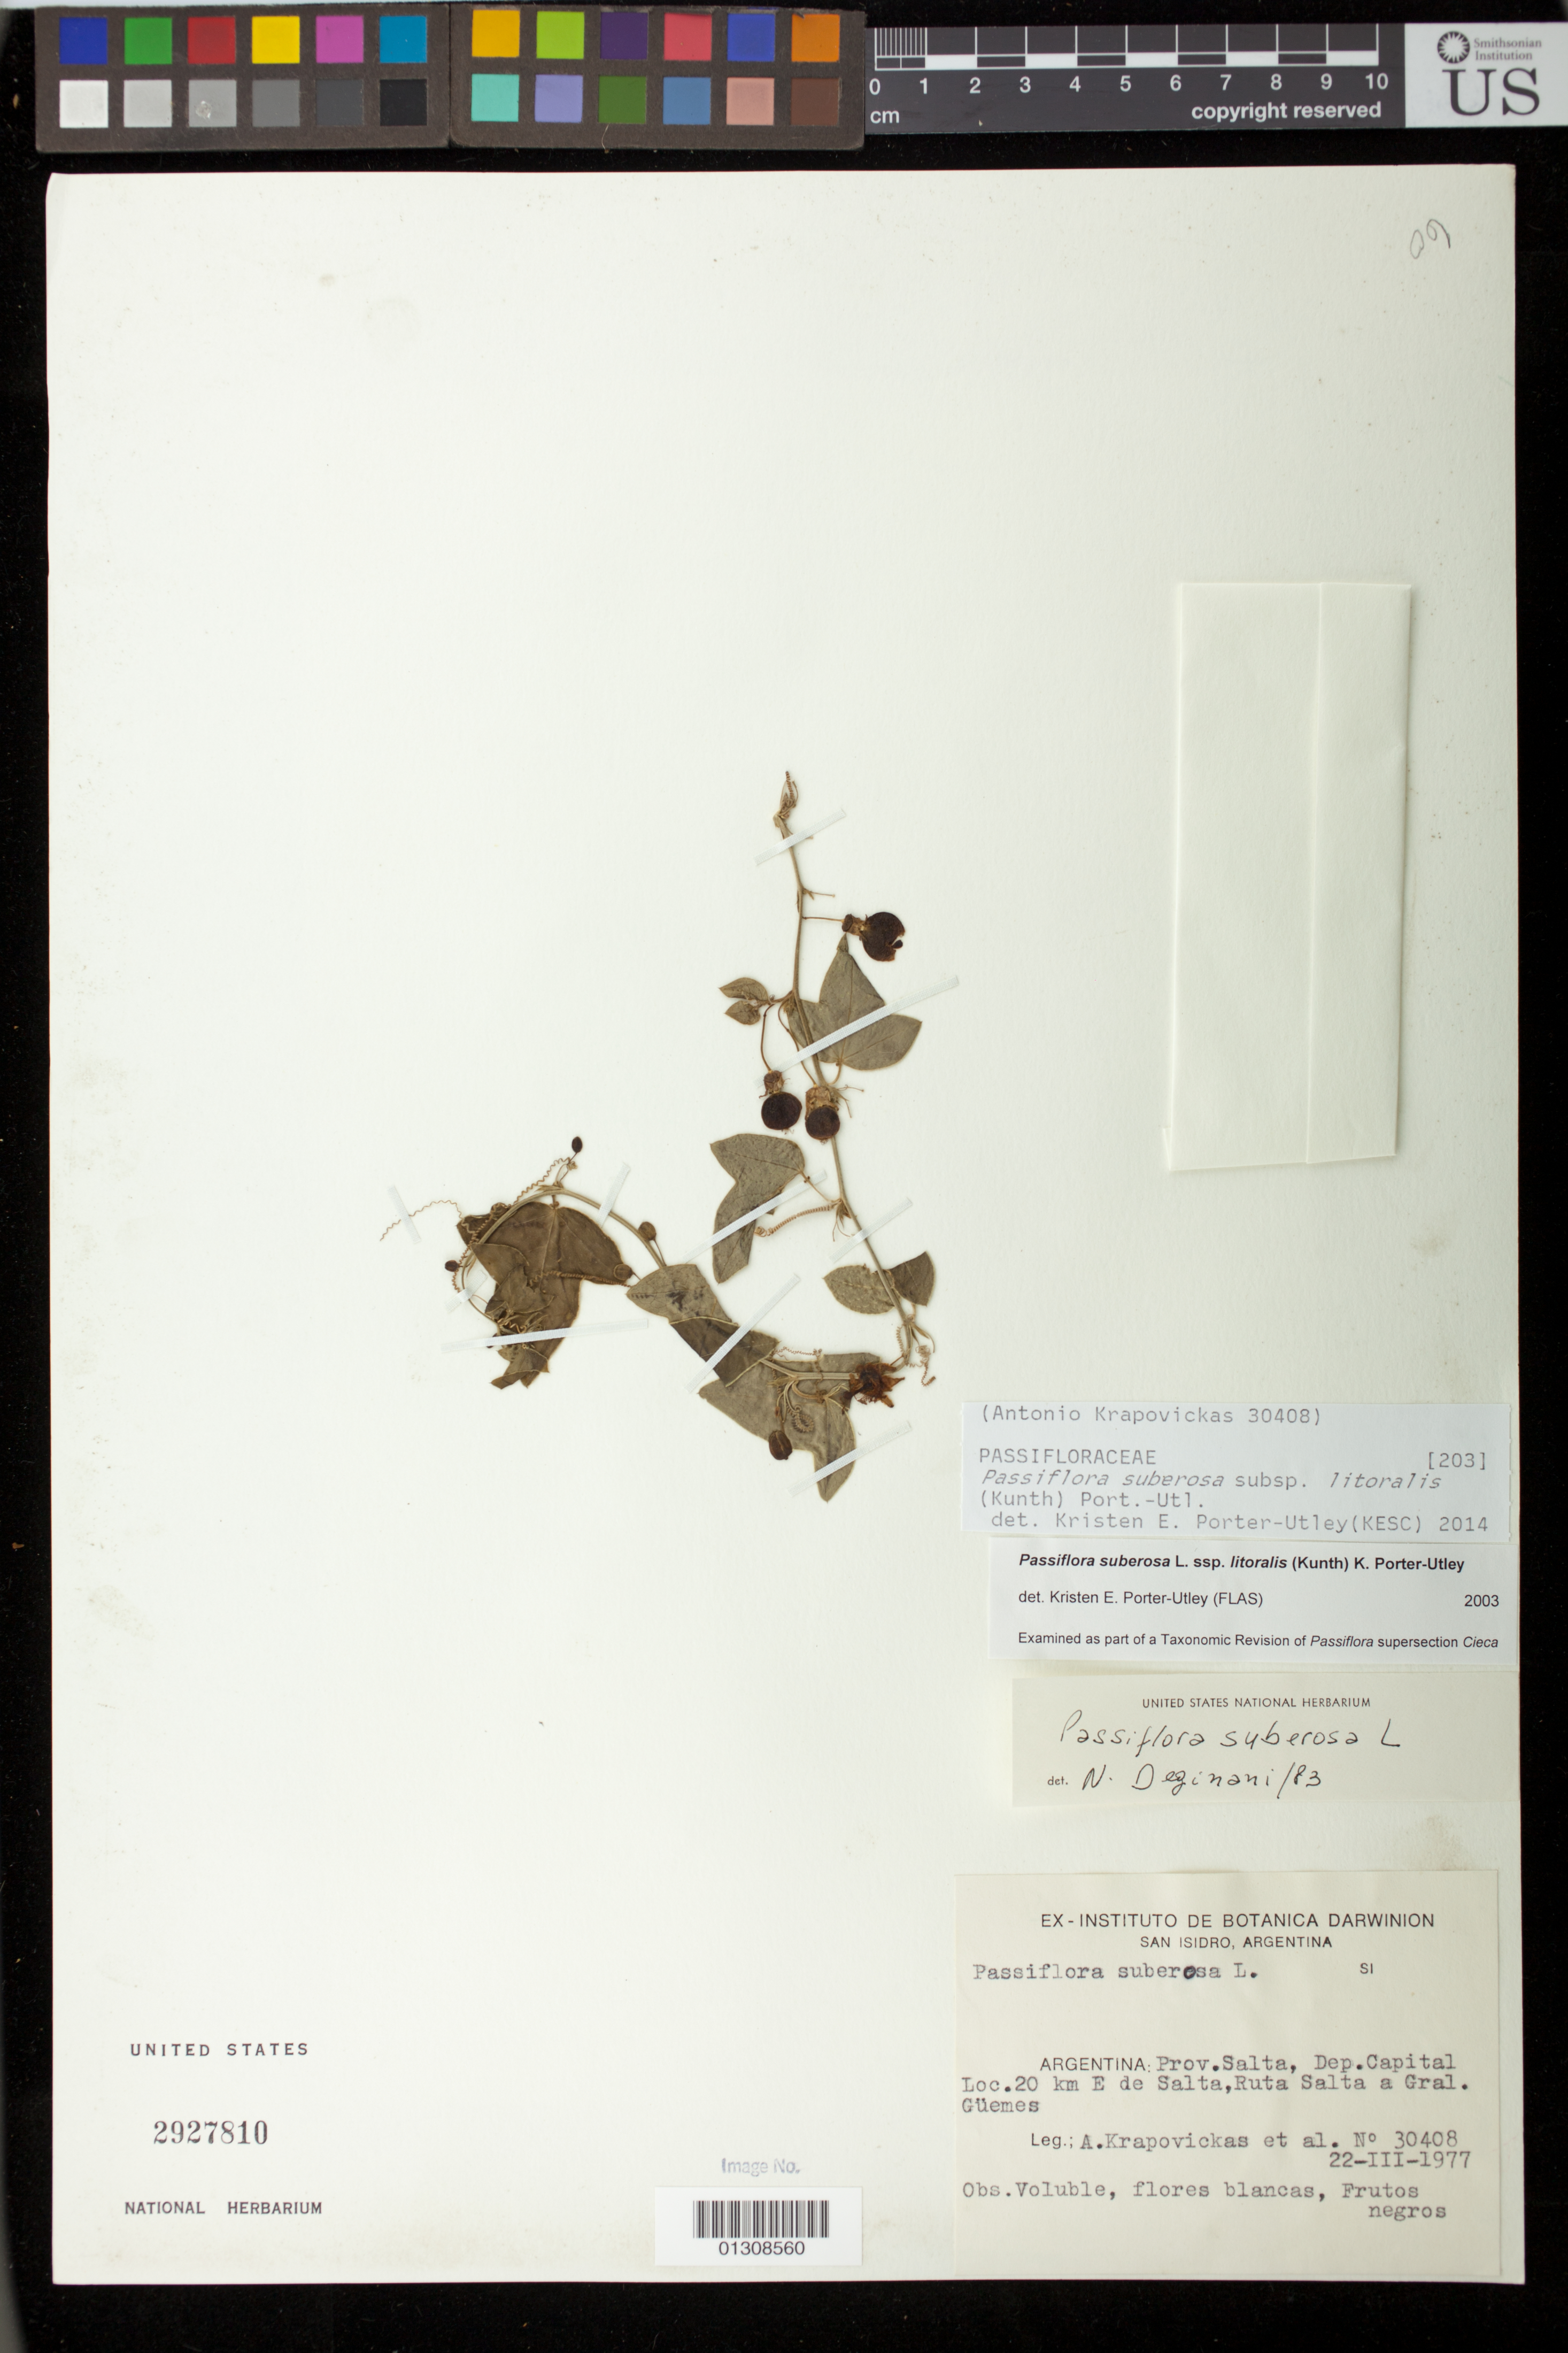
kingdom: Plantae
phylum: Tracheophyta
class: Magnoliopsida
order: Malpighiales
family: Passifloraceae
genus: Passiflora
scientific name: Passiflora suberosa subsp. litoralis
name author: (Kunth) Port.-Utl. et al.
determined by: Porter-Utley, K. E.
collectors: A. Krapovickas et al.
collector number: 30408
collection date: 1977-03-22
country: Argentina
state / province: Salta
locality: Capital. Loc. 20 km E de Salta, Ruta Salta a Gral. Guemes.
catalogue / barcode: US 2927810